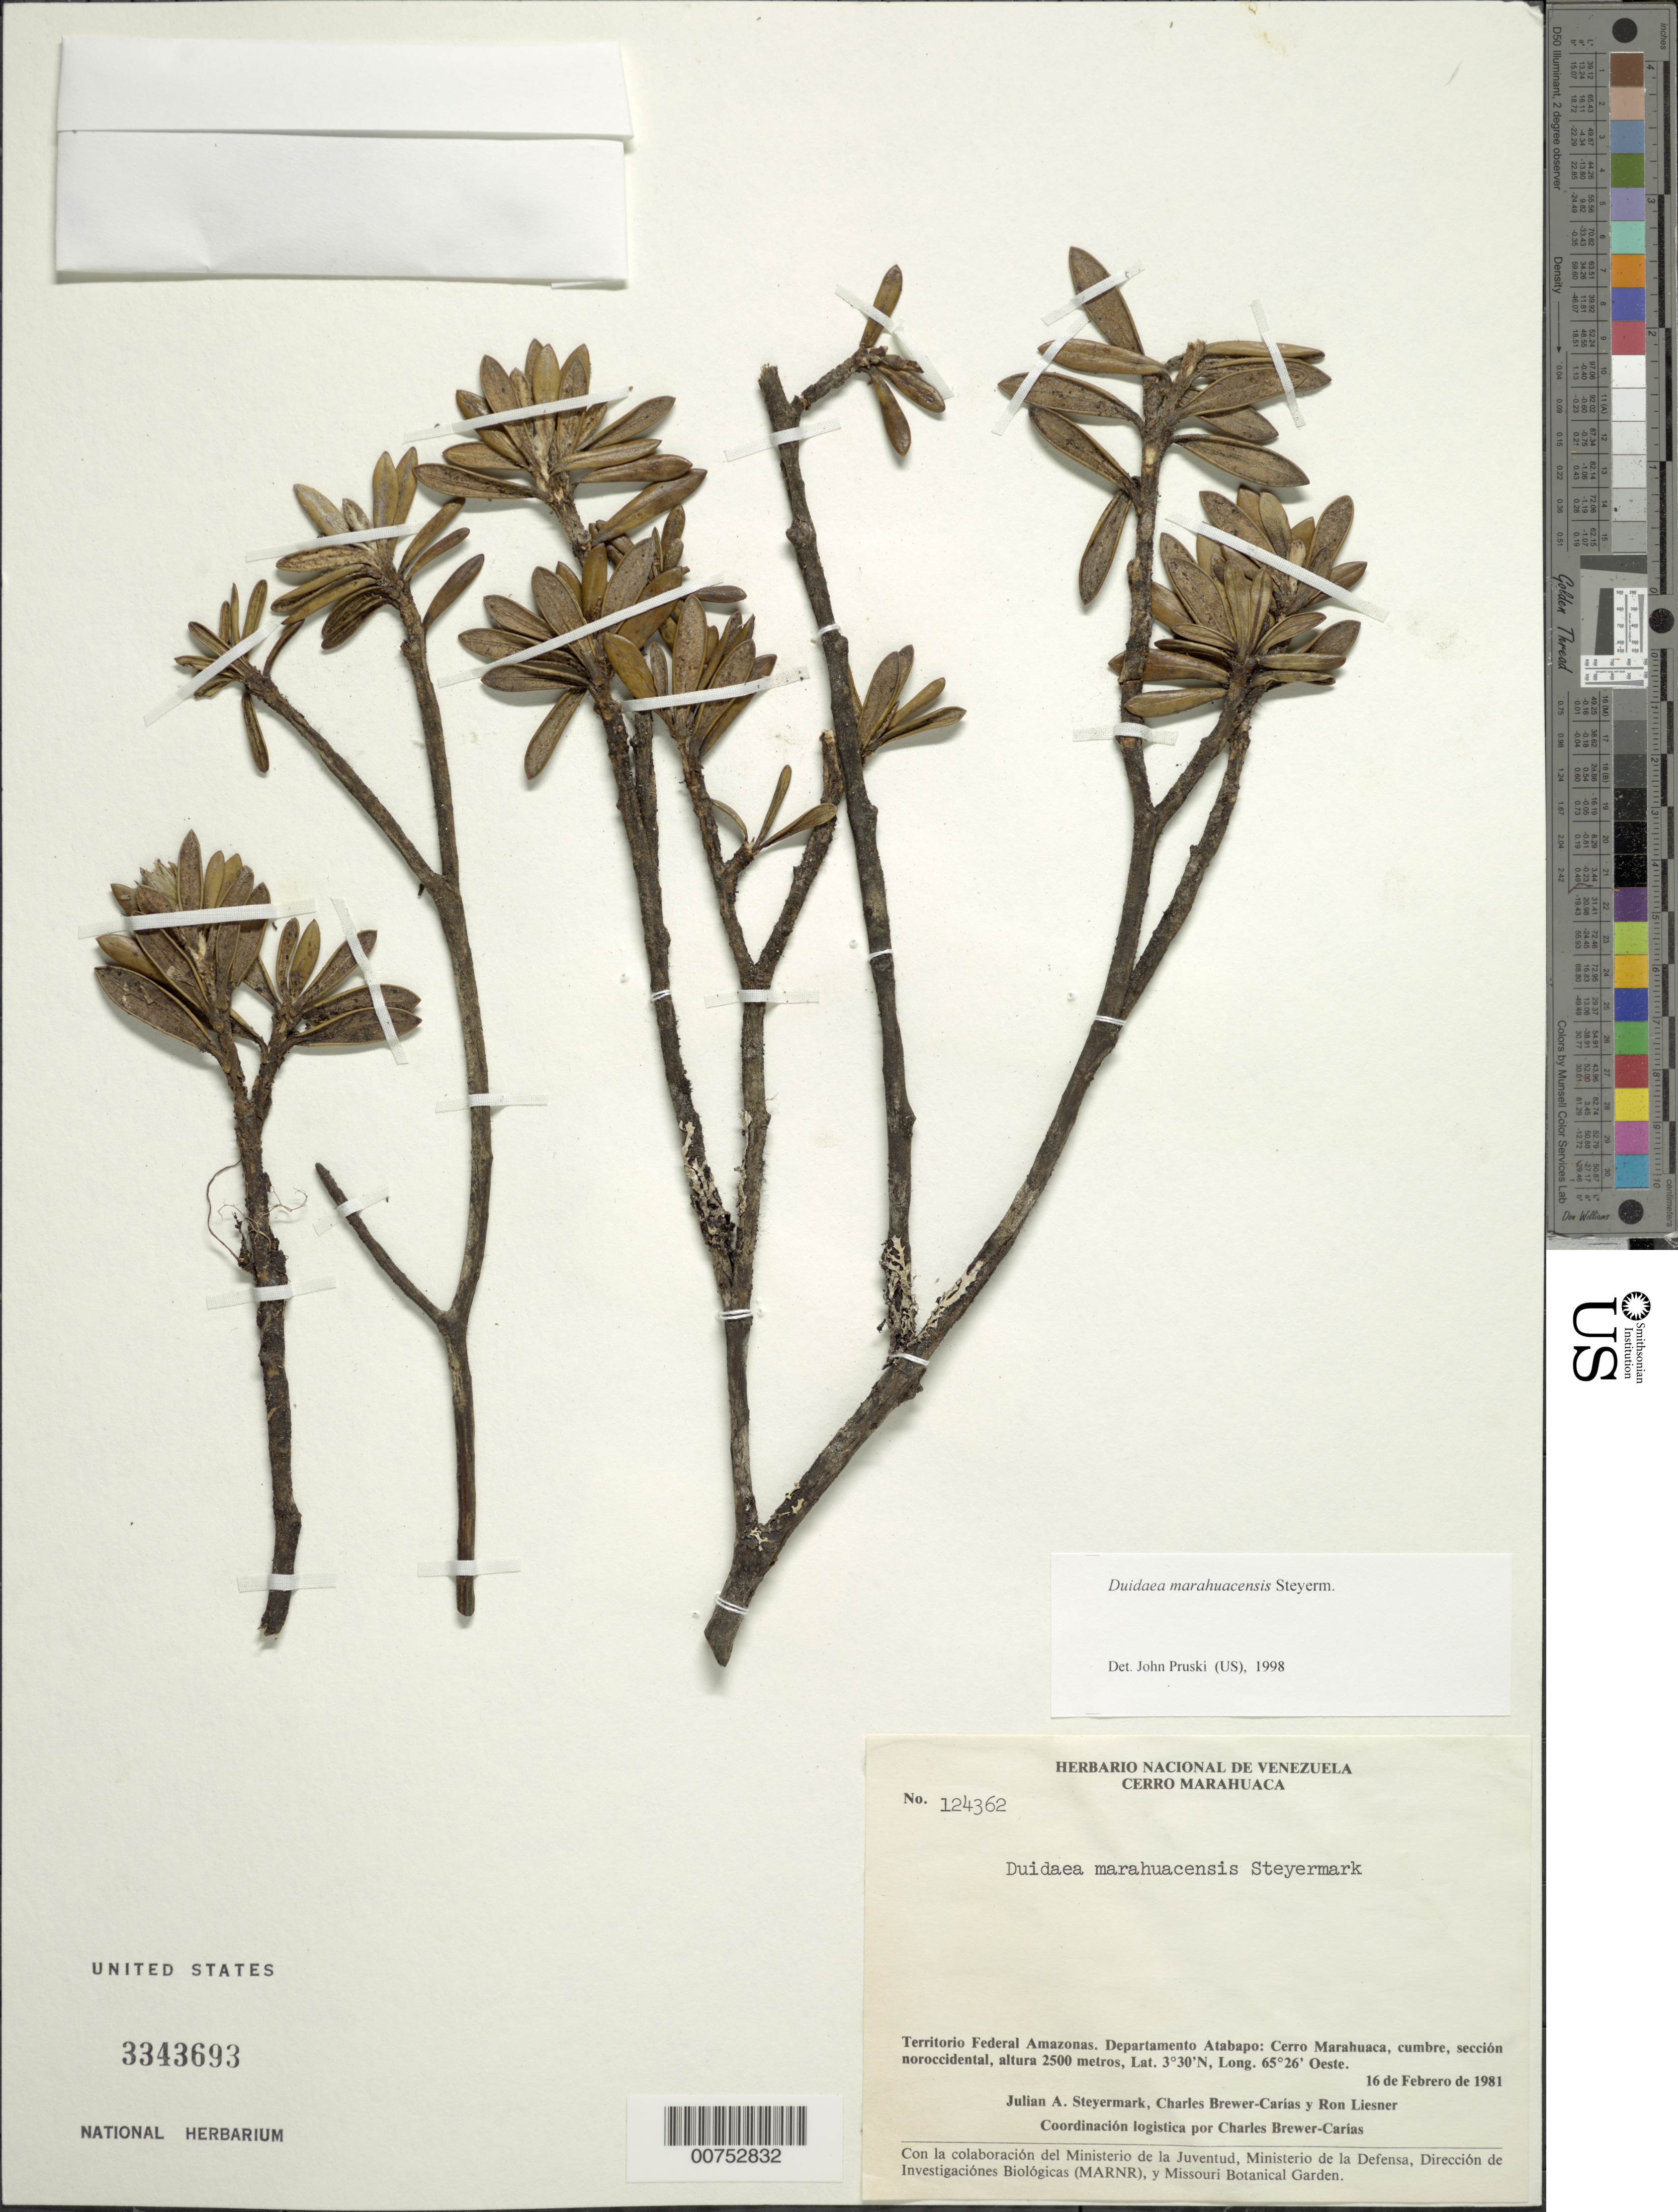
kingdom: Plantae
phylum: Tracheophyta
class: Magnoliopsida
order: Asterales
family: Asteraceae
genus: Duidaea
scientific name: Duidaea marahuacensis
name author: Steyerm.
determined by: Pruski, J. F.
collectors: J. Steyermark, C. Brewer-Carias & R. L. Liesner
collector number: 124362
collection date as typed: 16-Feb-81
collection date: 1981-02-16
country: Venezuela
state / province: Amazonas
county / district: Atures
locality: Cerro Marahuaca, cumbre, seccion NO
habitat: Cumbre.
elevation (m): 2500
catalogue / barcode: US 3343693